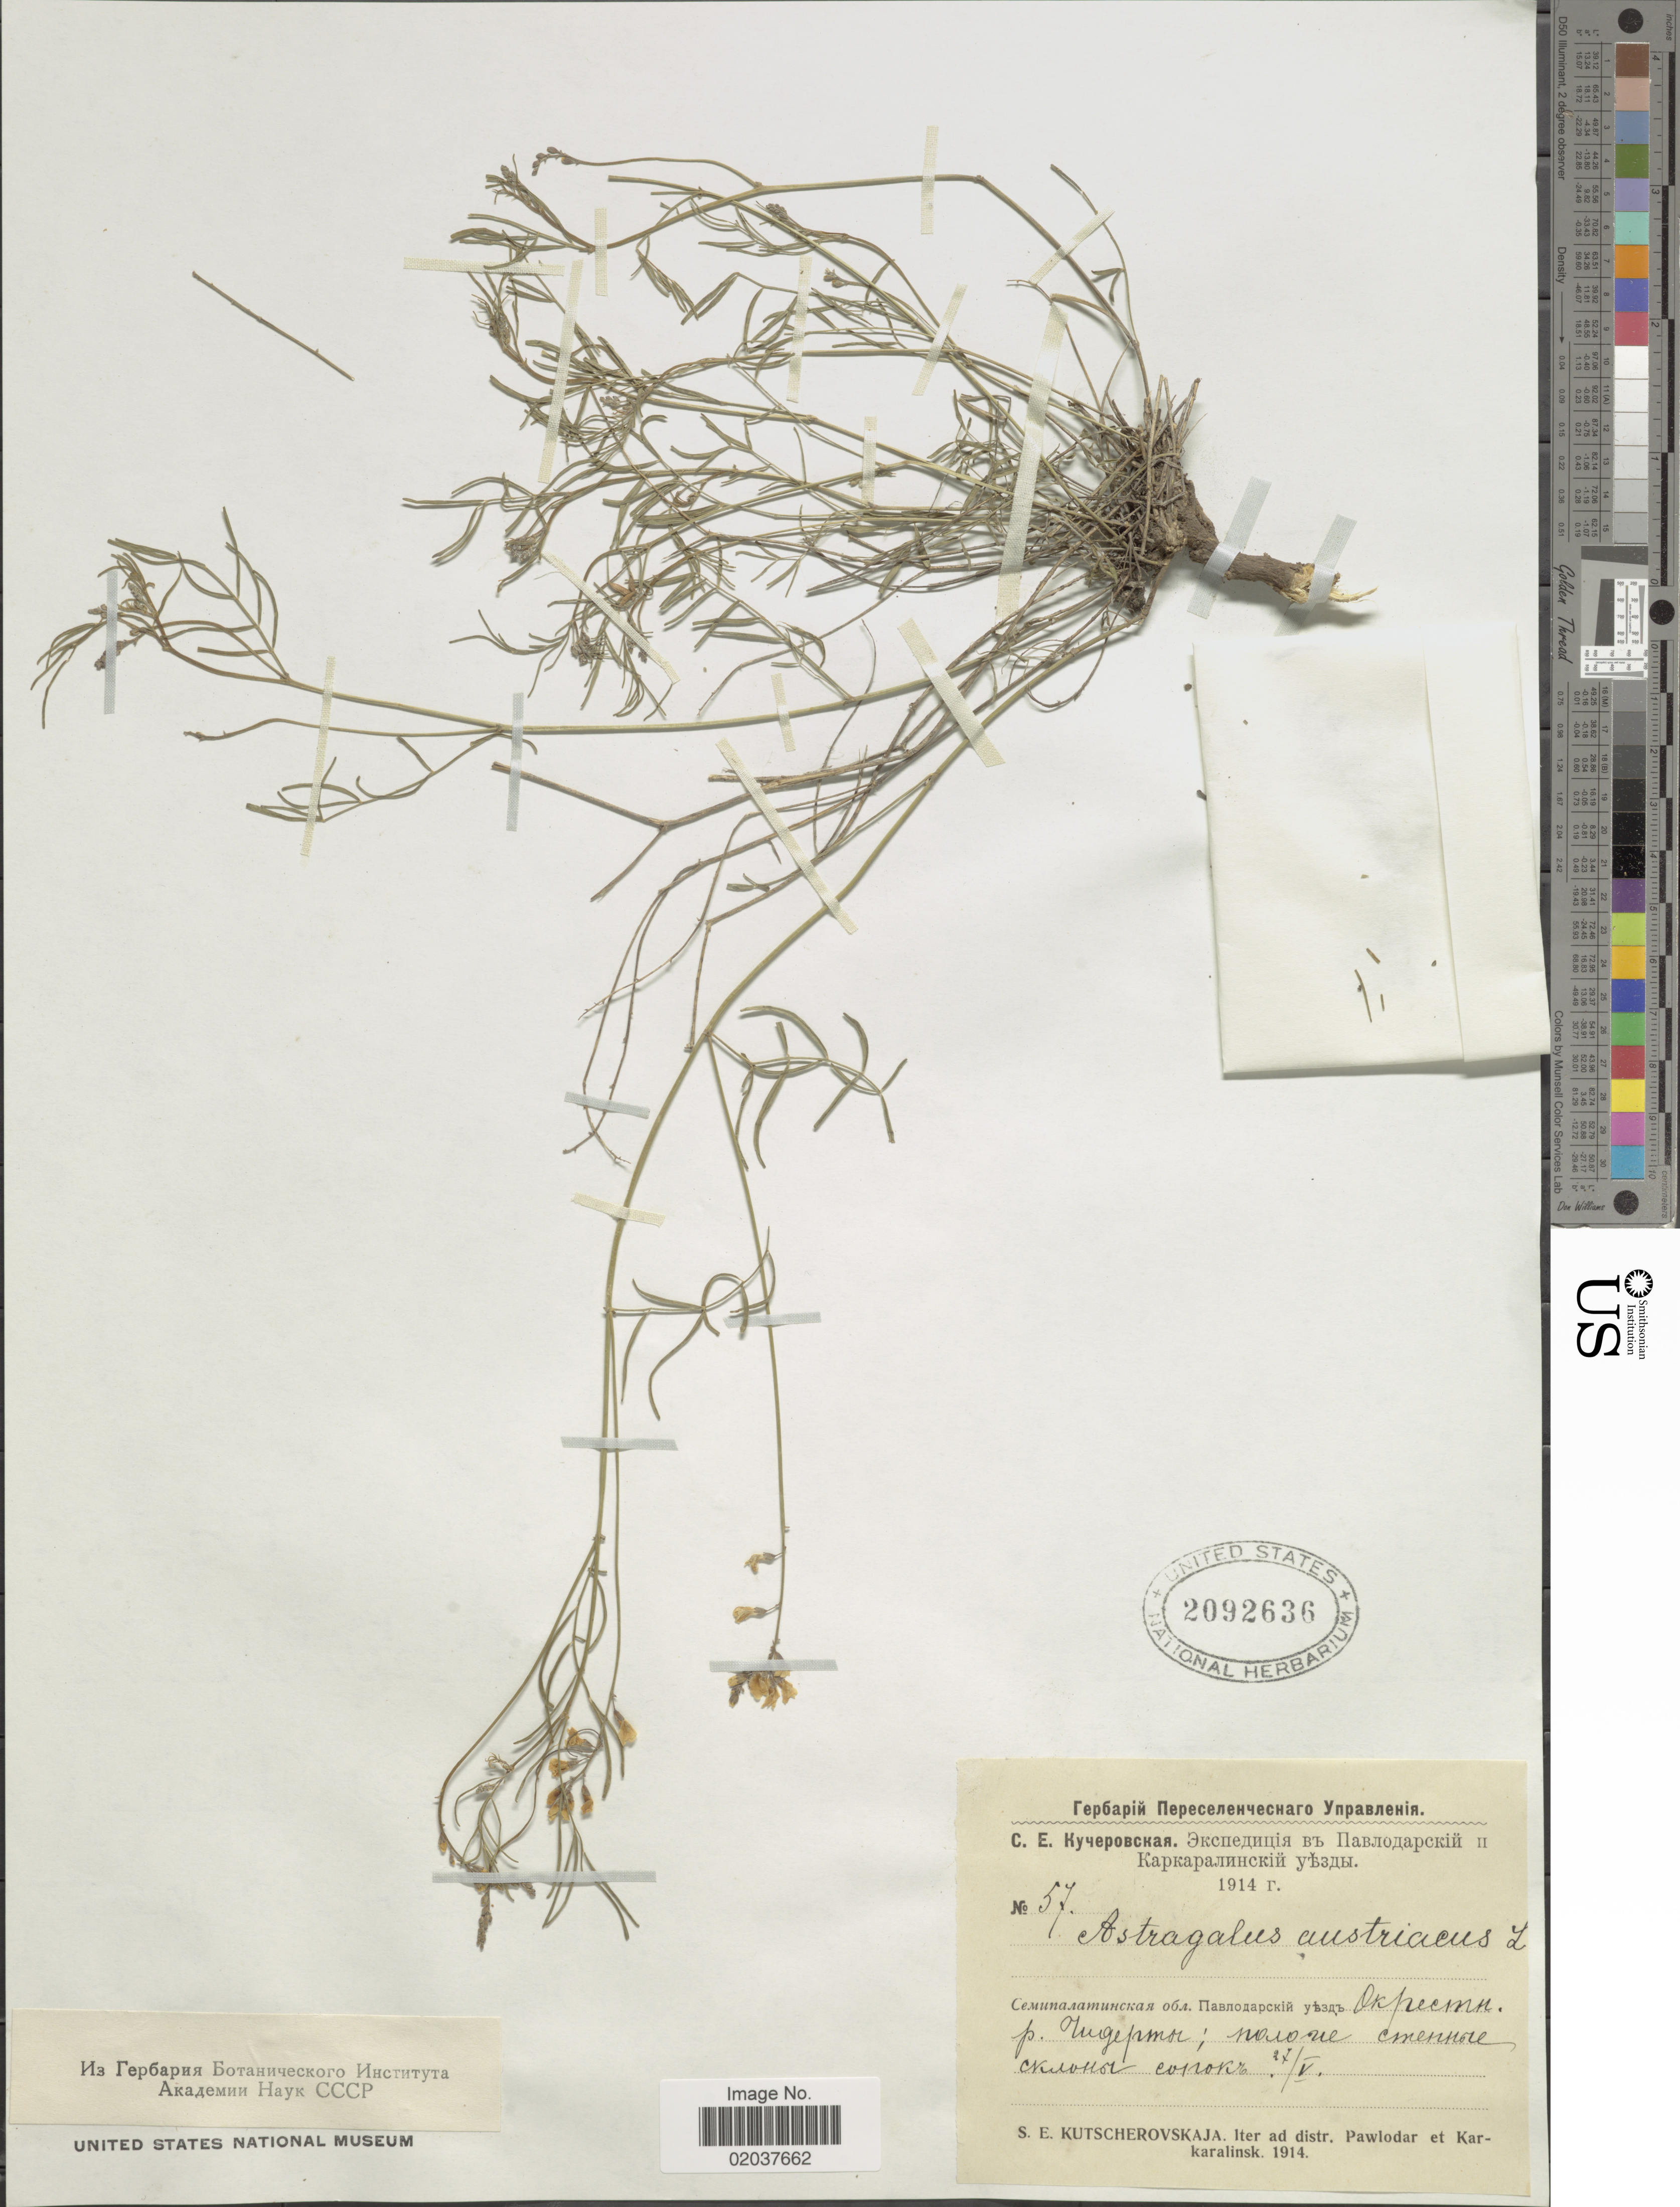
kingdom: Plantae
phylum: Tracheophyta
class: Magnoliopsida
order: Fabales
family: Fabaceae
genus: Astragalus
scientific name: Astragalus austriacus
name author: Jacq.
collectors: S. Kutscherovskaja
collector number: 57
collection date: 1914-05-27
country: Kazakhstan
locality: Iter ad distr., Pawlodar et Karkaralinsk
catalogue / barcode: US 2092636